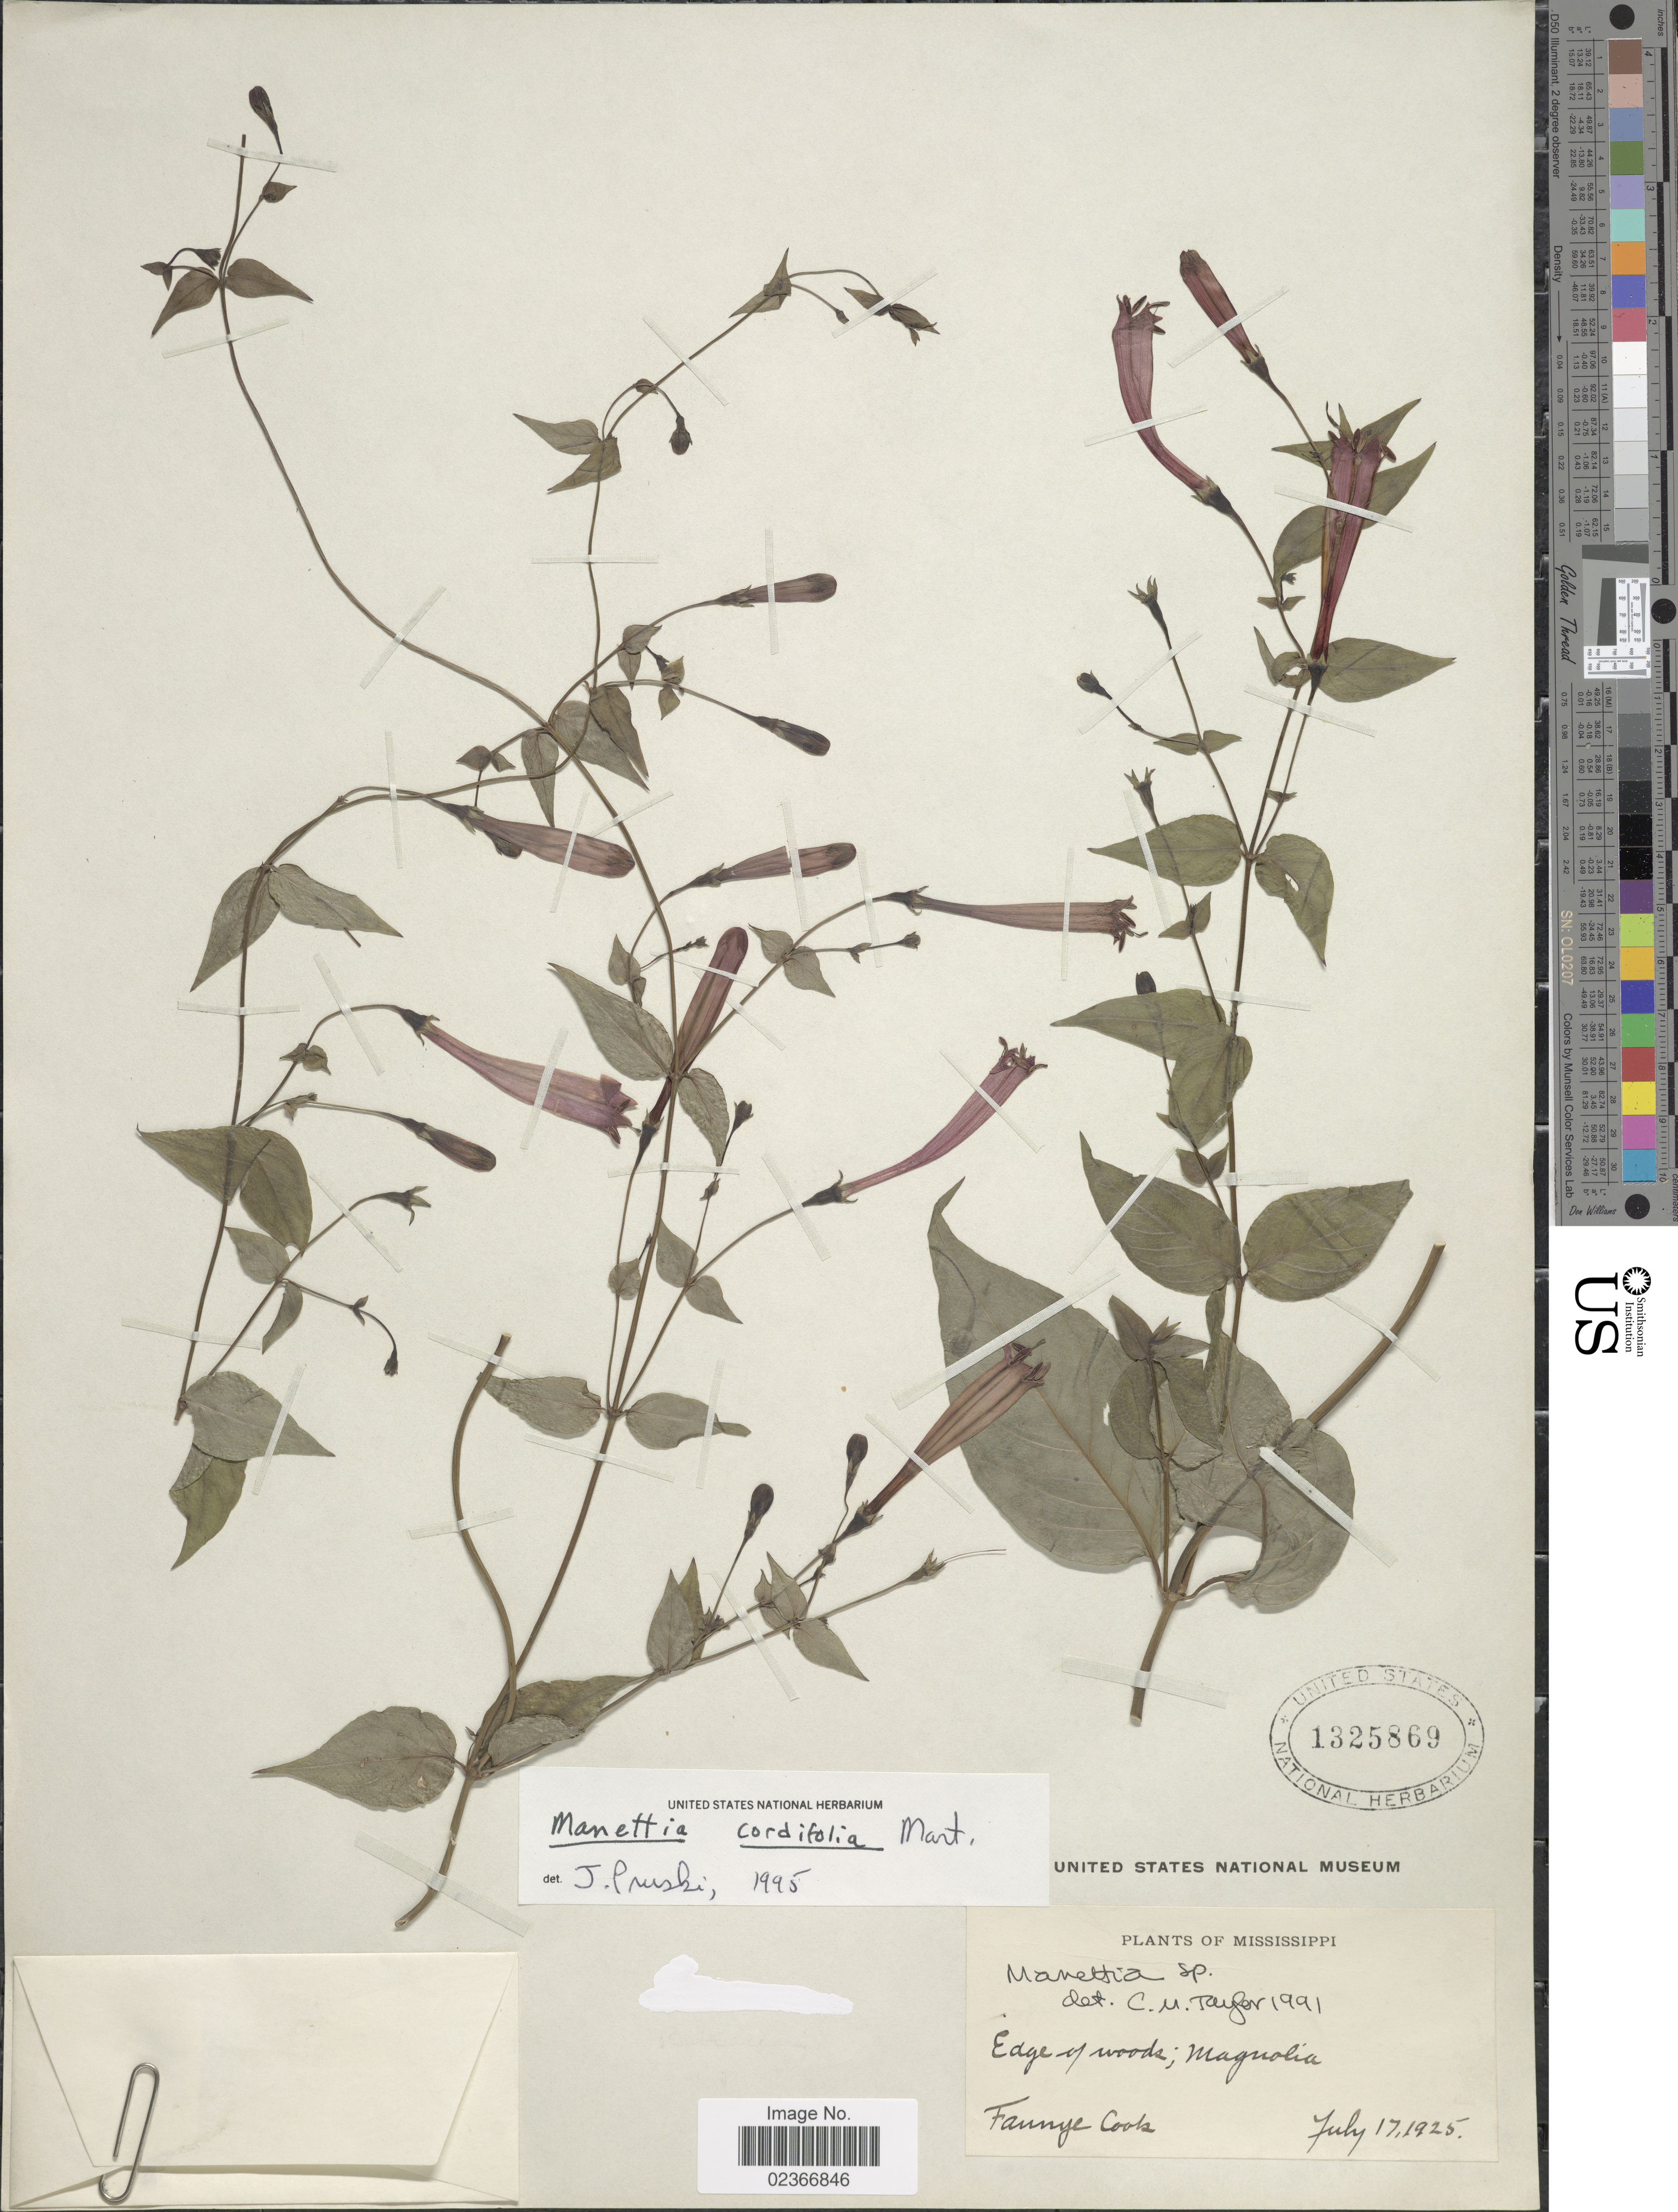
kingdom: Plantae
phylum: Tracheophyta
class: Magnoliopsida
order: Gentianales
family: Rubiaceae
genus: Manettia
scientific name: Manettia cordifolia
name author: Mart.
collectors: F. A. Cook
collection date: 1925-07-17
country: United States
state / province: Mississippi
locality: Edge of woods; Magnolia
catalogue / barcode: US 1325869